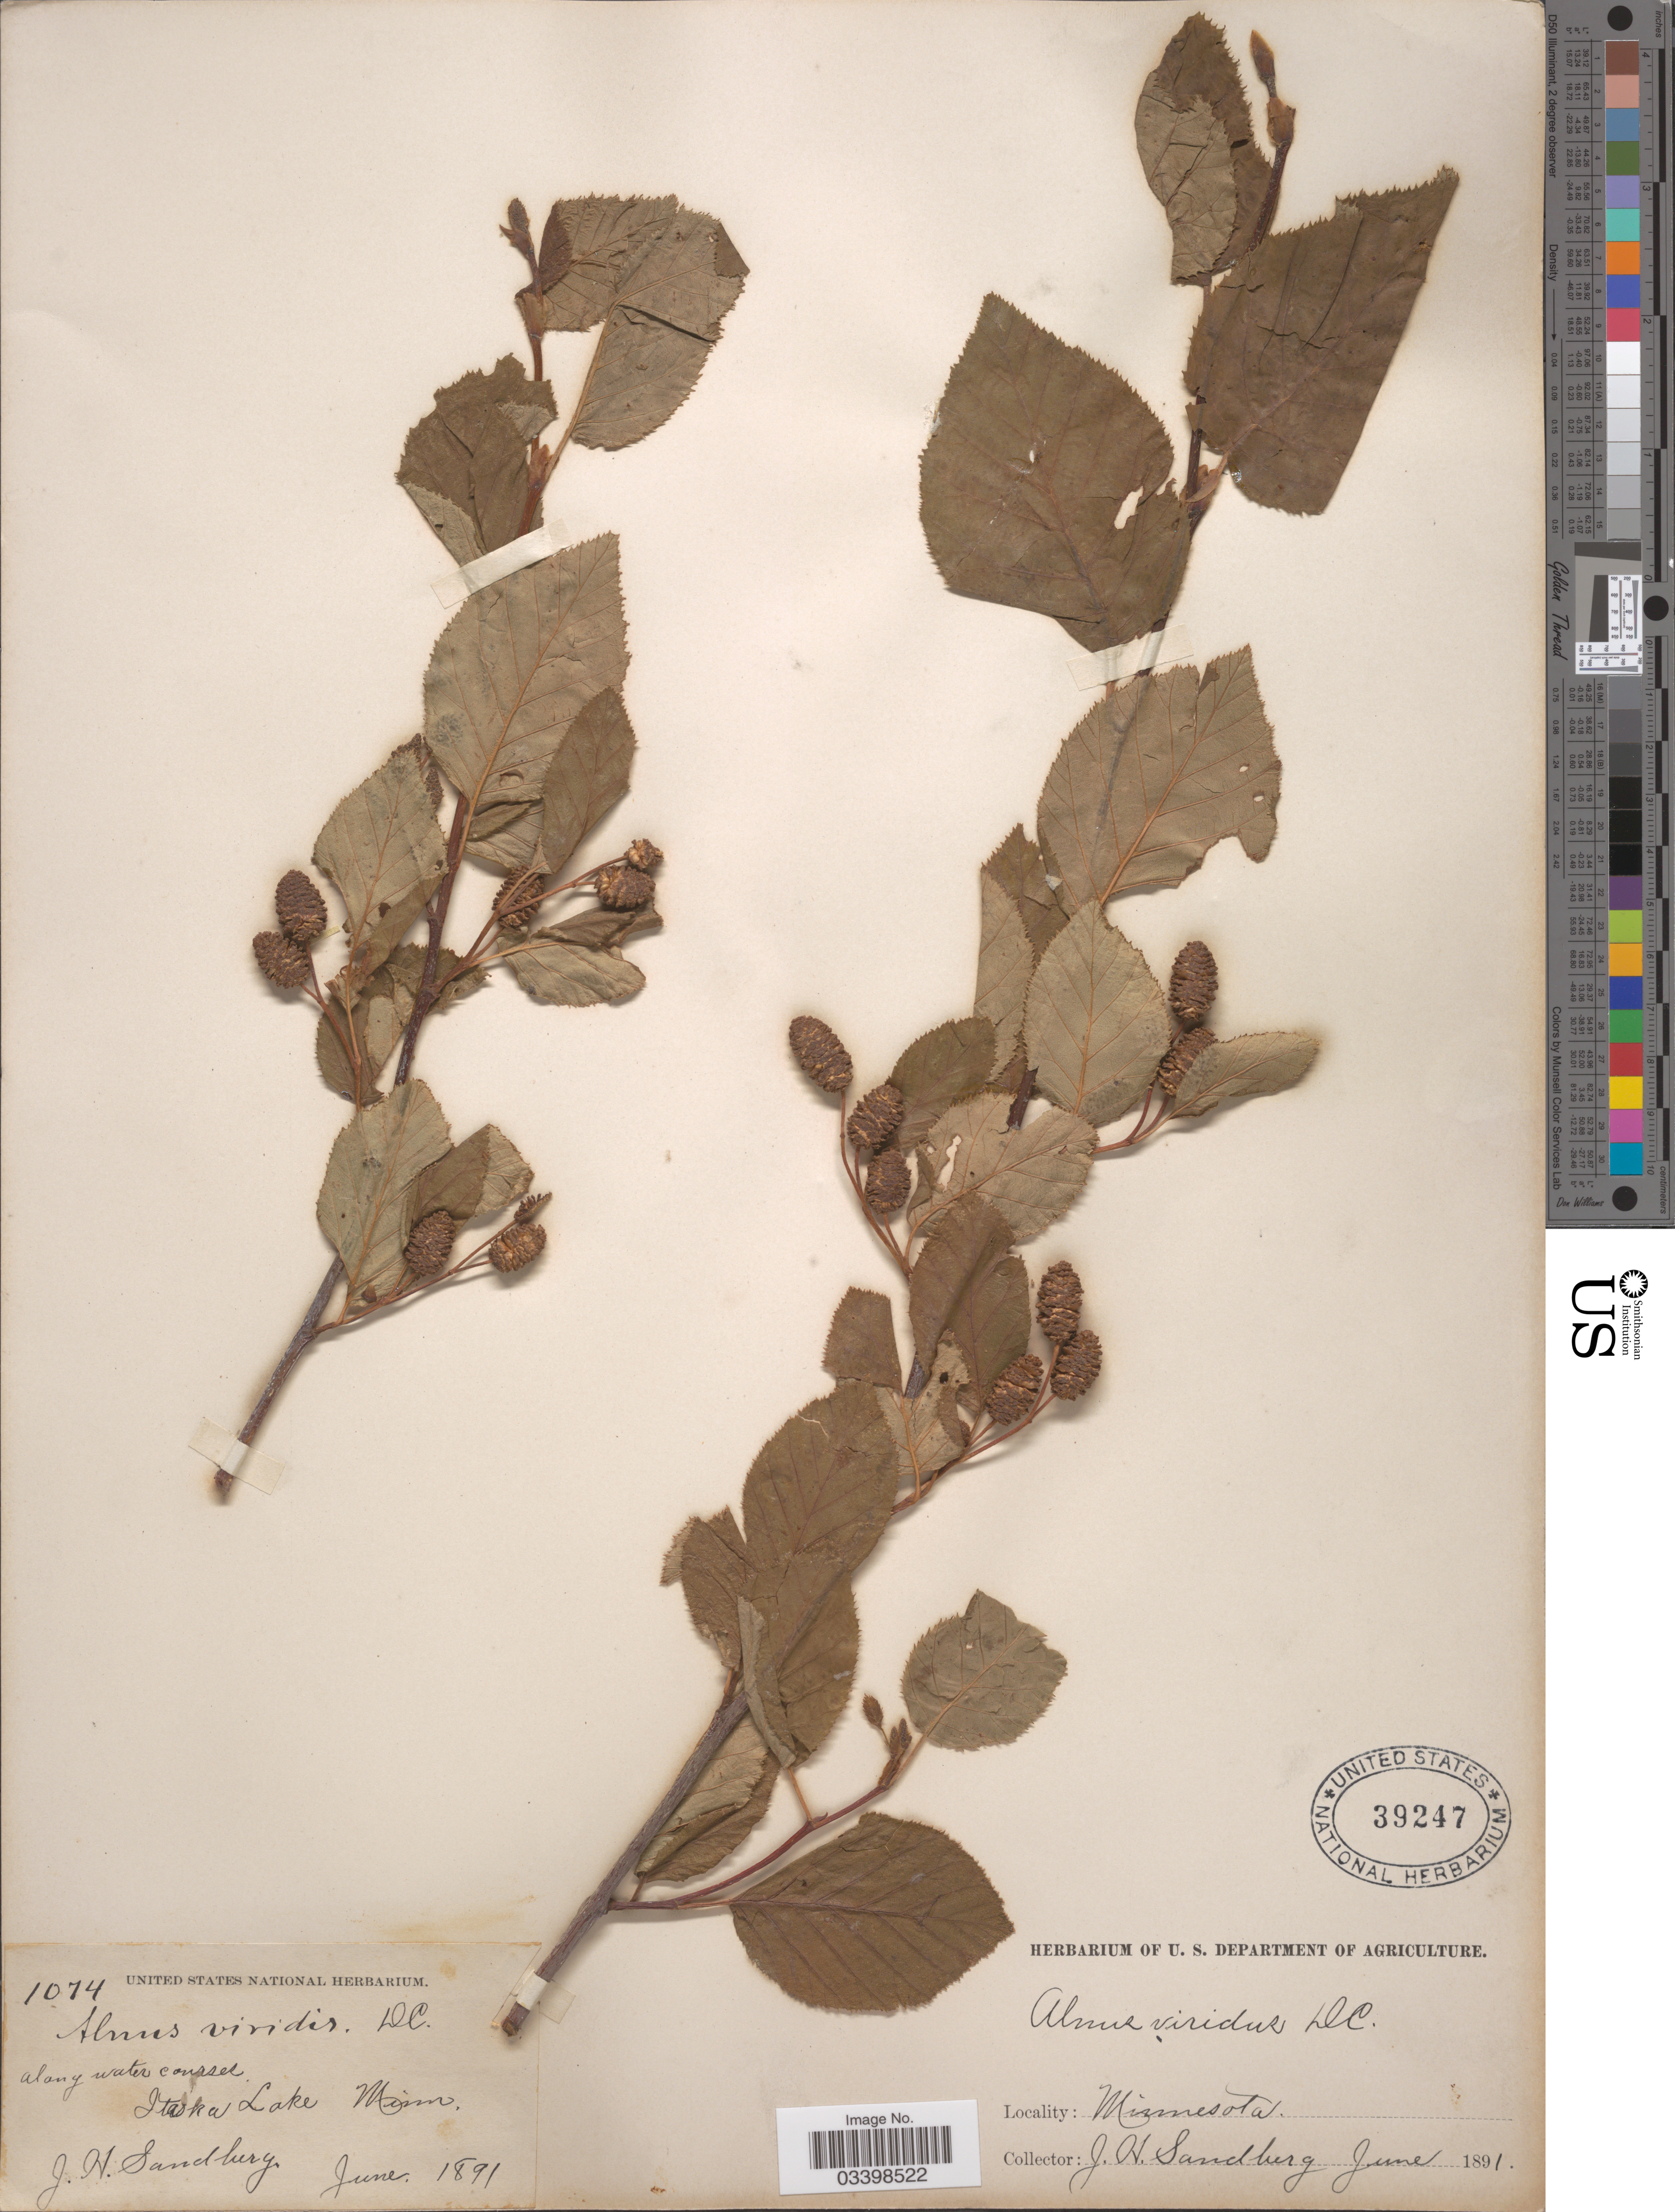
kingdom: Plantae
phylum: Tracheophyta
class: Magnoliopsida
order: Fagales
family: Betulaceae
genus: Alnus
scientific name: Alnus viridis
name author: (Chaix) DC.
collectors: J. H. Sandberg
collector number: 1074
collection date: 1891-06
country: United States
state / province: Minnesota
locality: Along water courses. Itaska Lake.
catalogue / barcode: US 39247